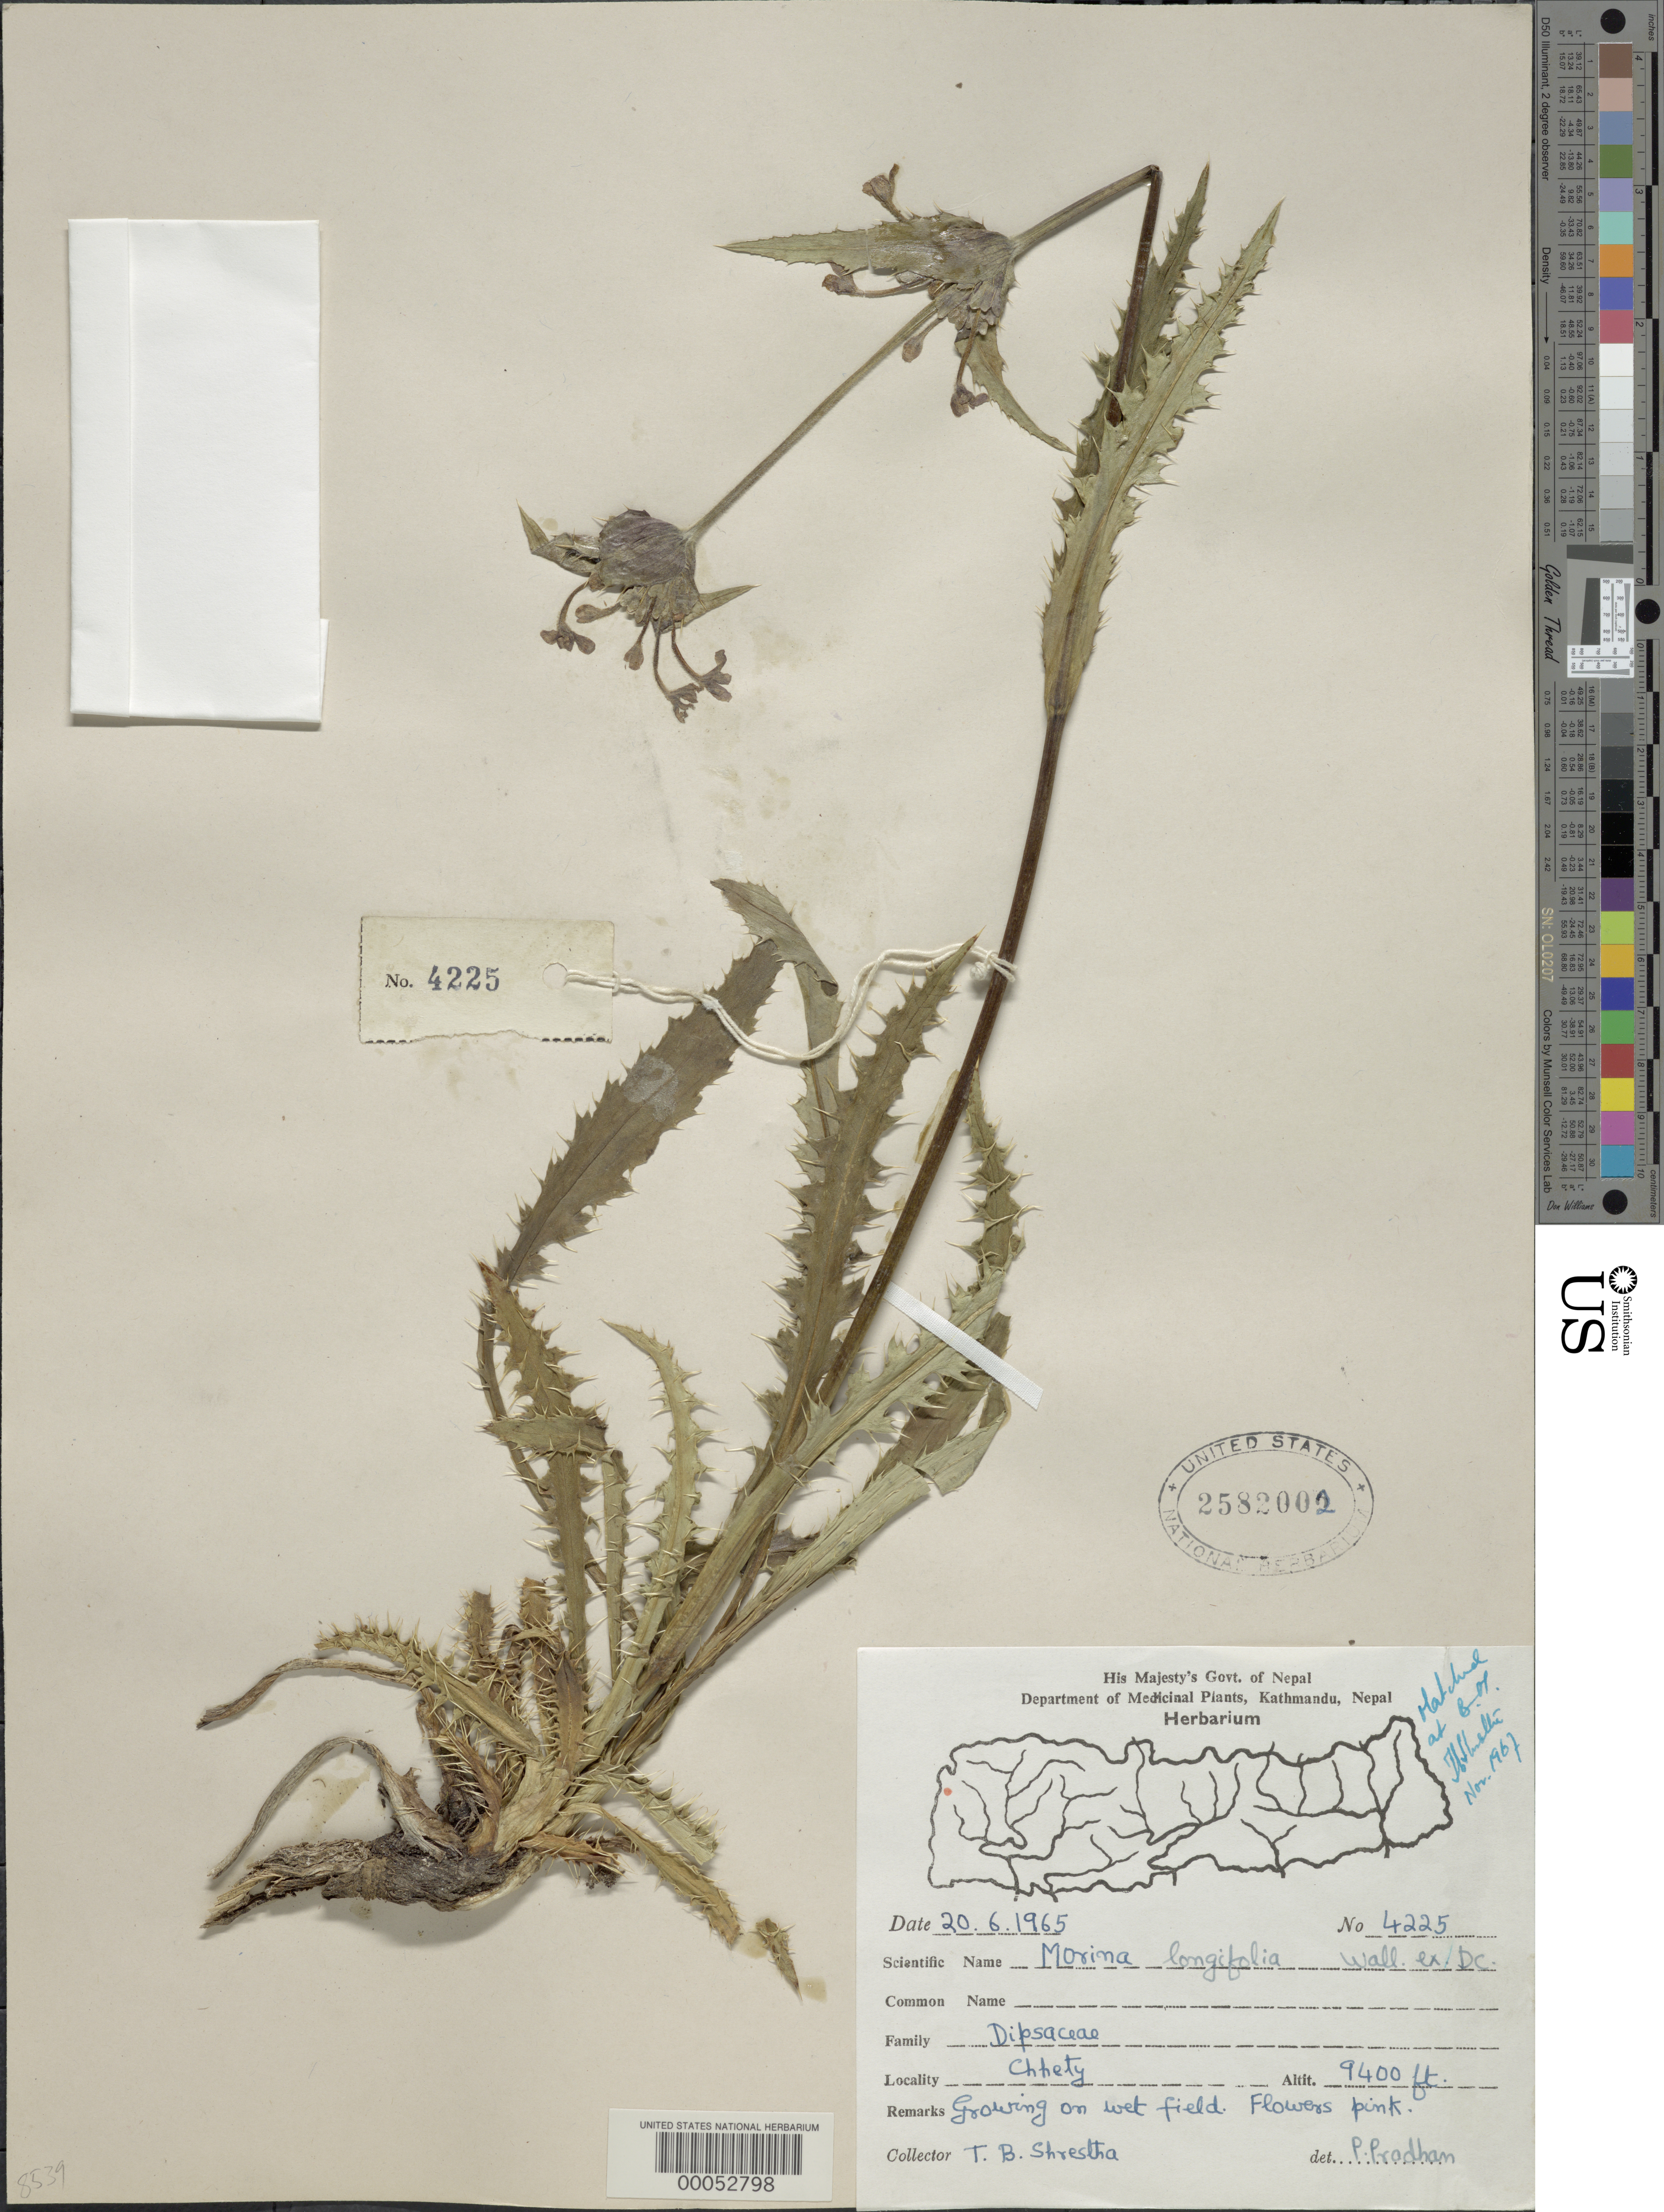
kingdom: Plantae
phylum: Tracheophyta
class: Magnoliopsida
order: Dipsacales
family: Caprifoliaceae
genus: Morina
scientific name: Morina longifolia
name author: Wall. ex DC.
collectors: T. B. Shrestha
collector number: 4225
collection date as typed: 20 Jun 1965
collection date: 1965-06-20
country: Nepal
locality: Chhety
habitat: Growing on wet field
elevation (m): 2865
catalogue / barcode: US 2582002